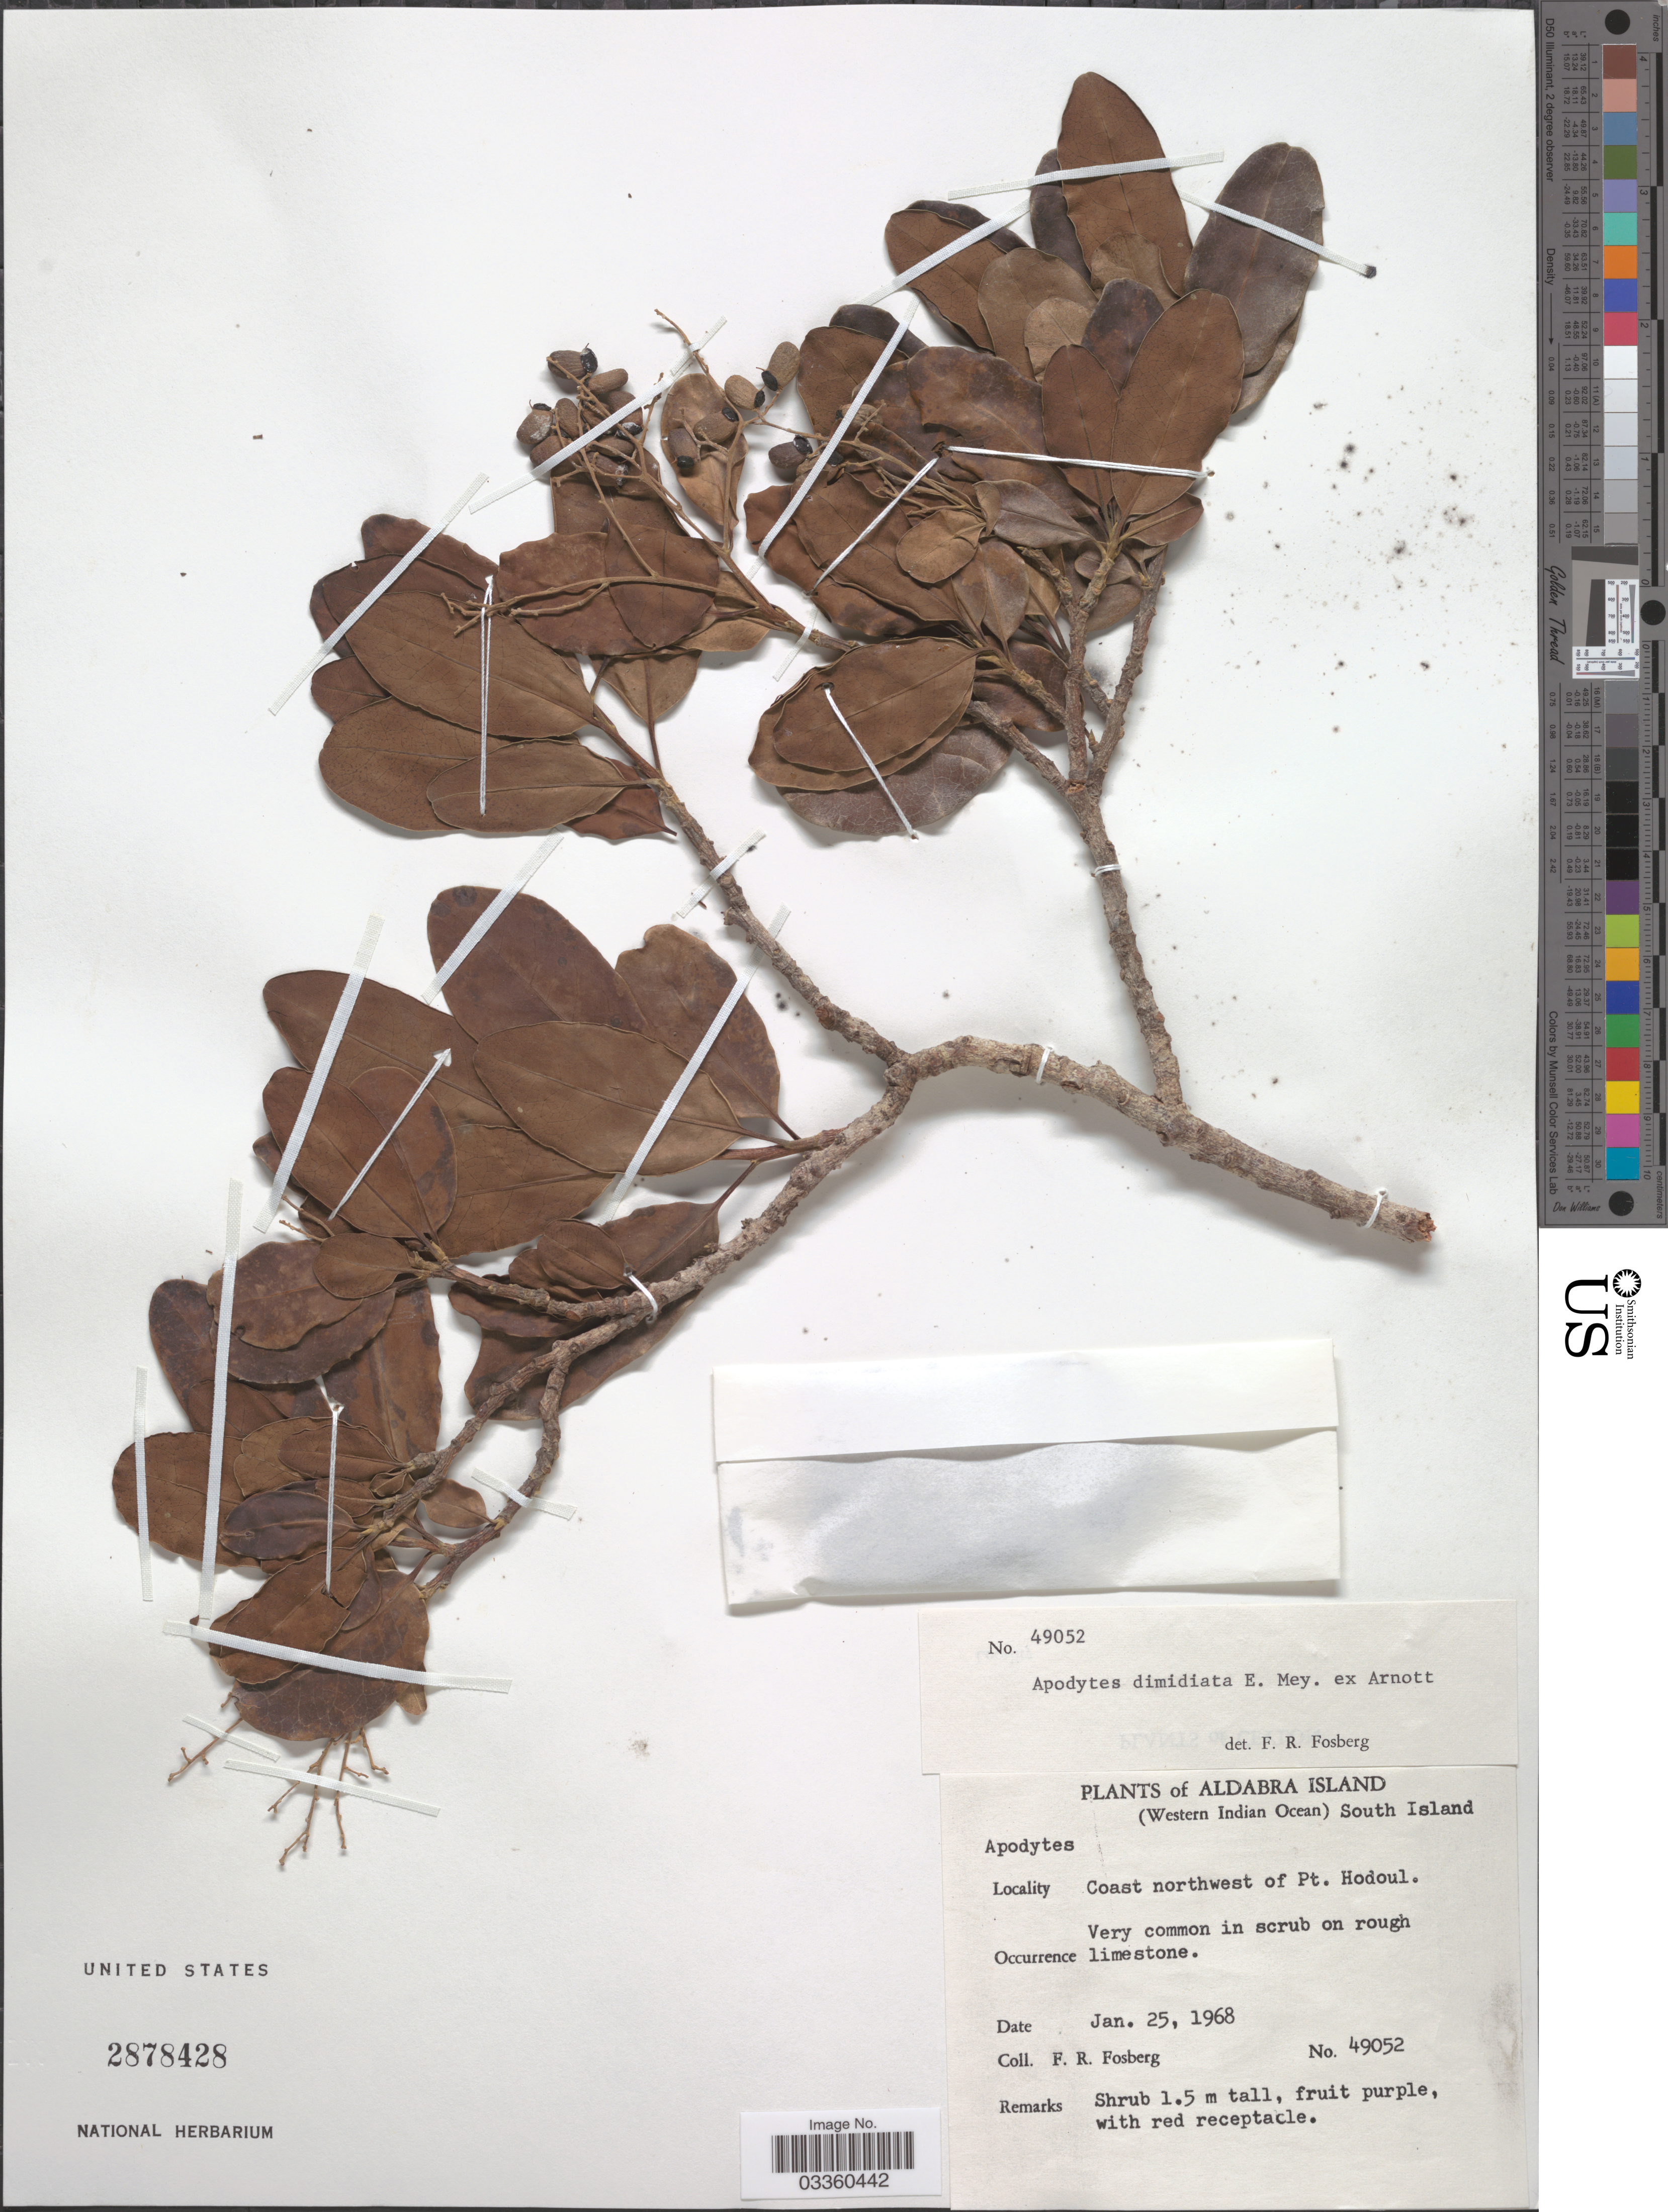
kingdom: Plantae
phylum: Tracheophyta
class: Magnoliopsida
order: Metteniusales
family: Metteniusaceae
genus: Apodytes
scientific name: Apodytes dimidiata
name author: E. Mey. ex Arn.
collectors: F. R. Fosberg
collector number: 49052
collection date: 1968-01-25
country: Seychelles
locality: Aldabra Island (Western Indian Ocean), South Island. Coast northwest of Pt. Hodoul.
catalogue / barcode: US 2878428